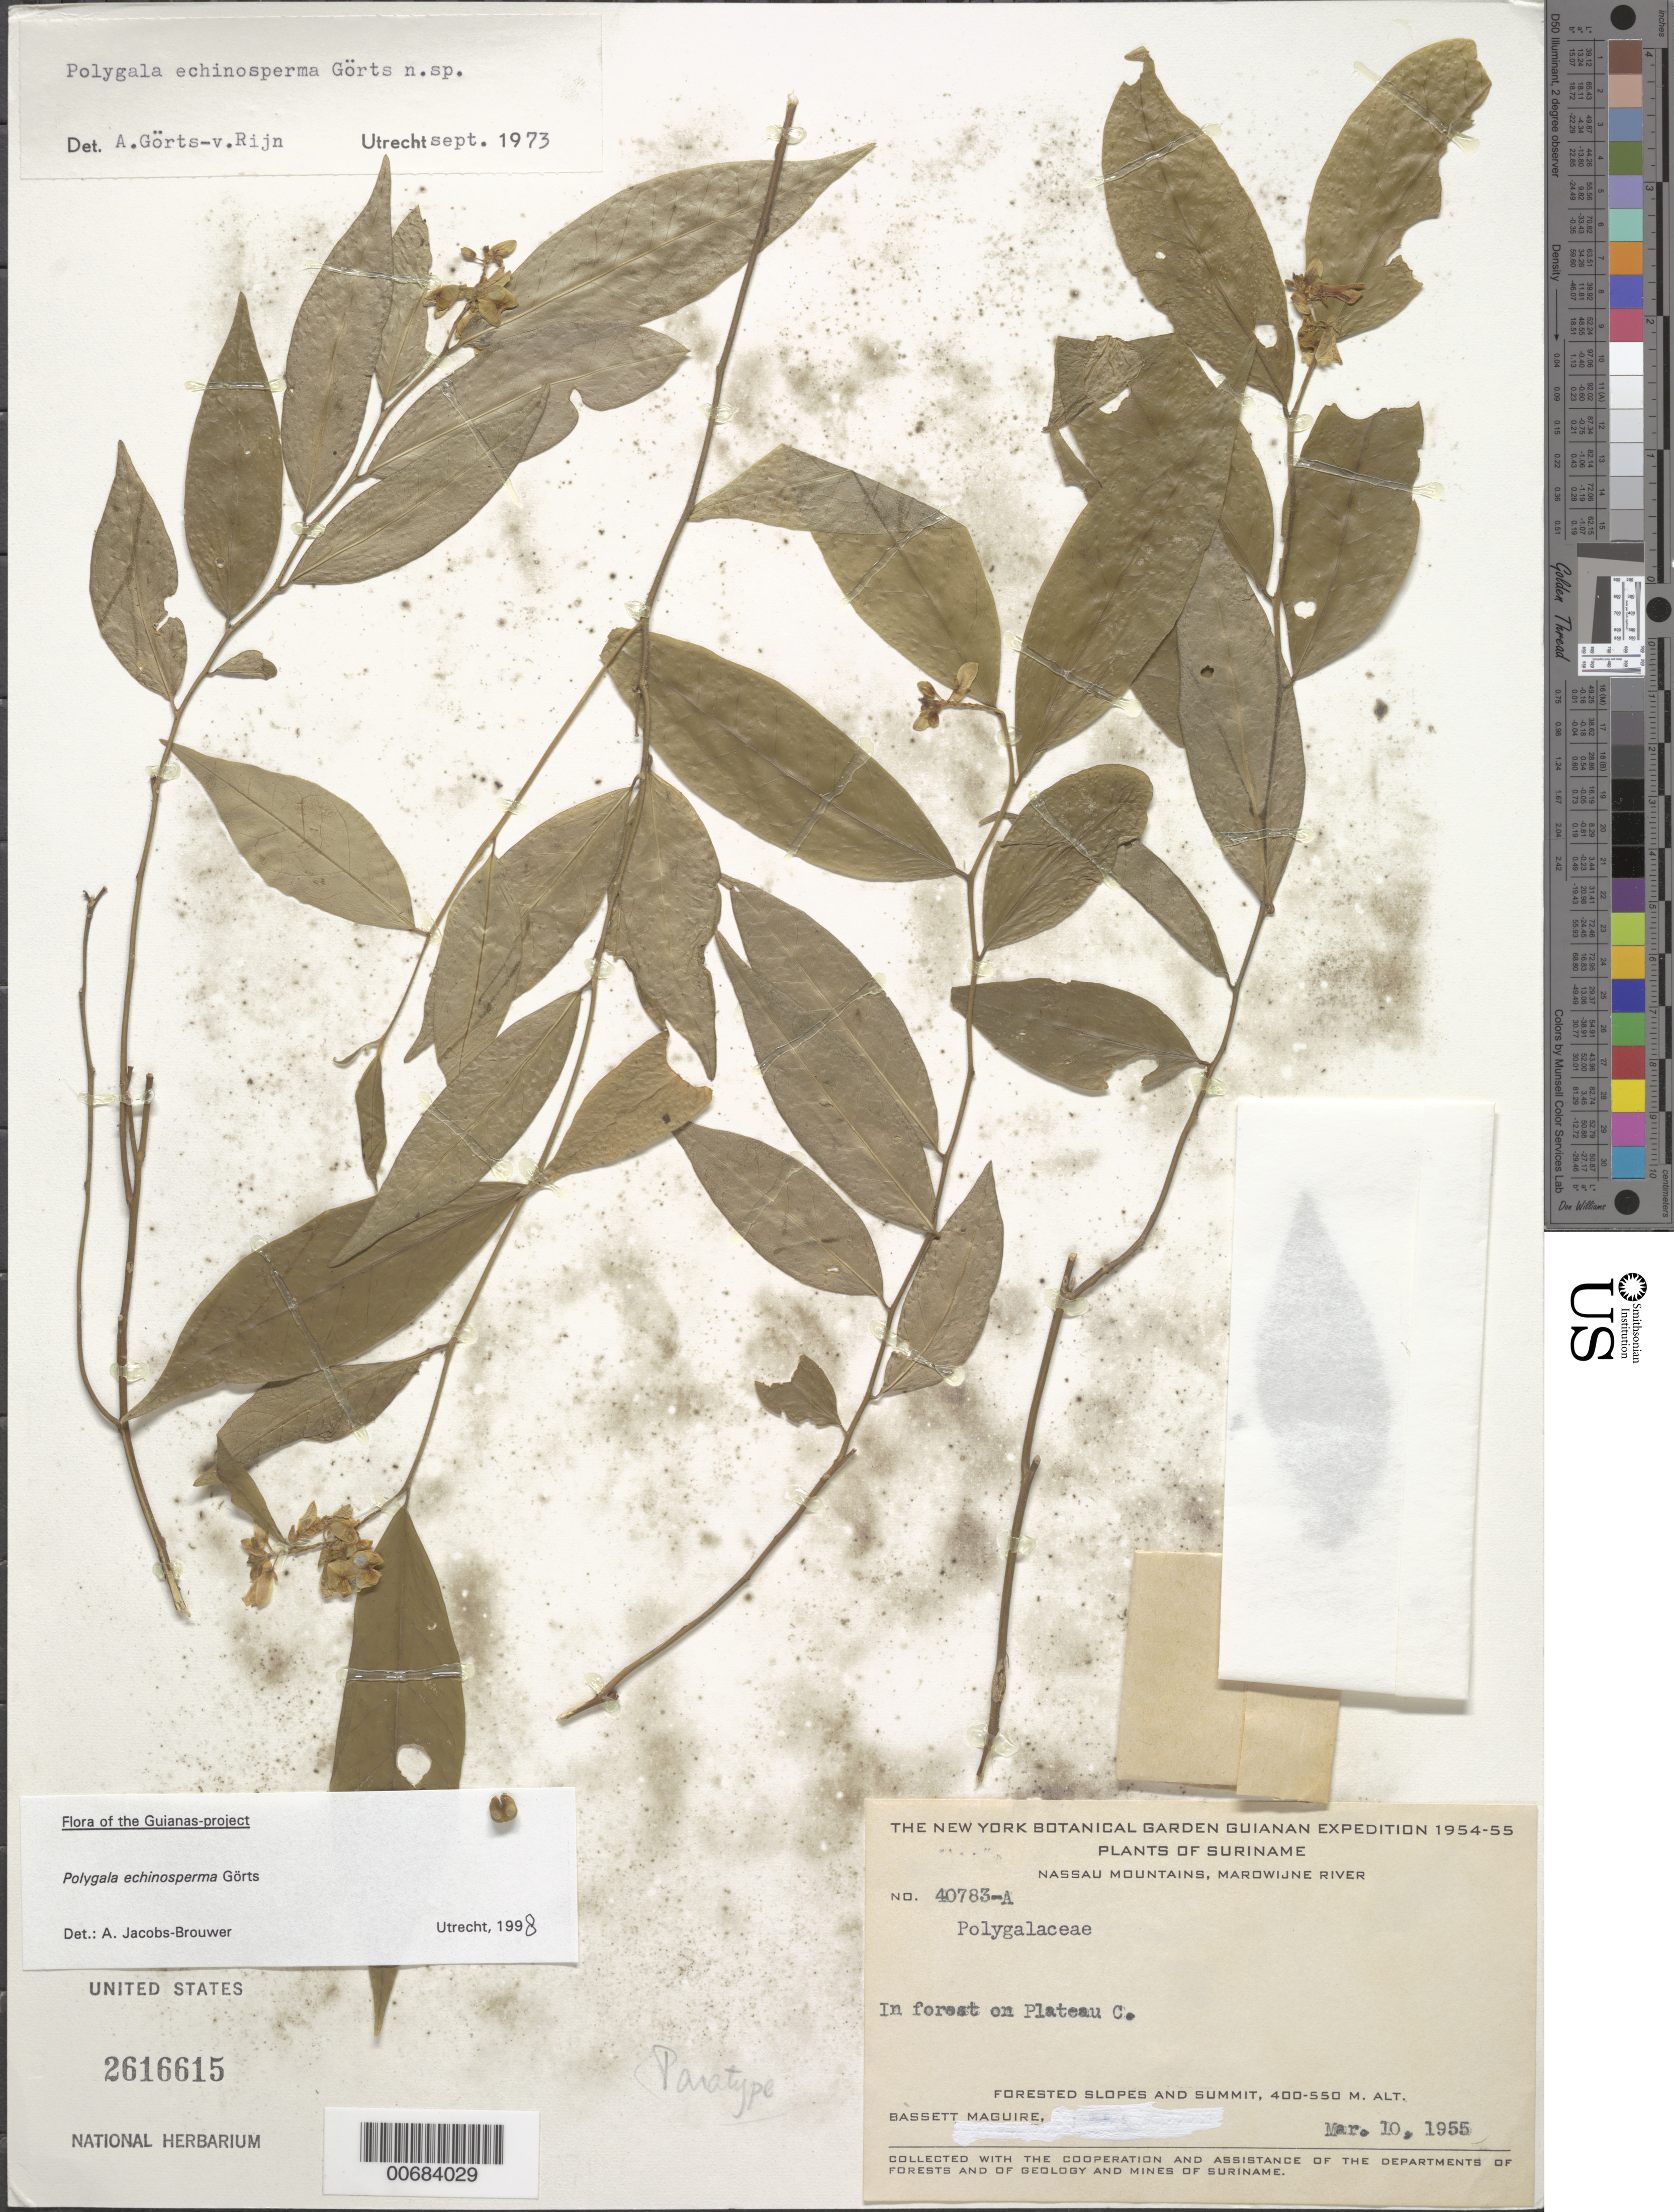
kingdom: Plantae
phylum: Tracheophyta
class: Magnoliopsida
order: Fabales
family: Polygalaceae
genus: Asemeia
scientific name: Asemeia echinosperma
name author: (Görts) J.F.B. Pastore & J.R. Abbott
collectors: B. Maguire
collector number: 40783 A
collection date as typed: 10-Mar-55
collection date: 1955-03-10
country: Suriname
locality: Nassau Mts., Marowijne R.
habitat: Forest on Plateau C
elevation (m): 400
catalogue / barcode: US 2616615